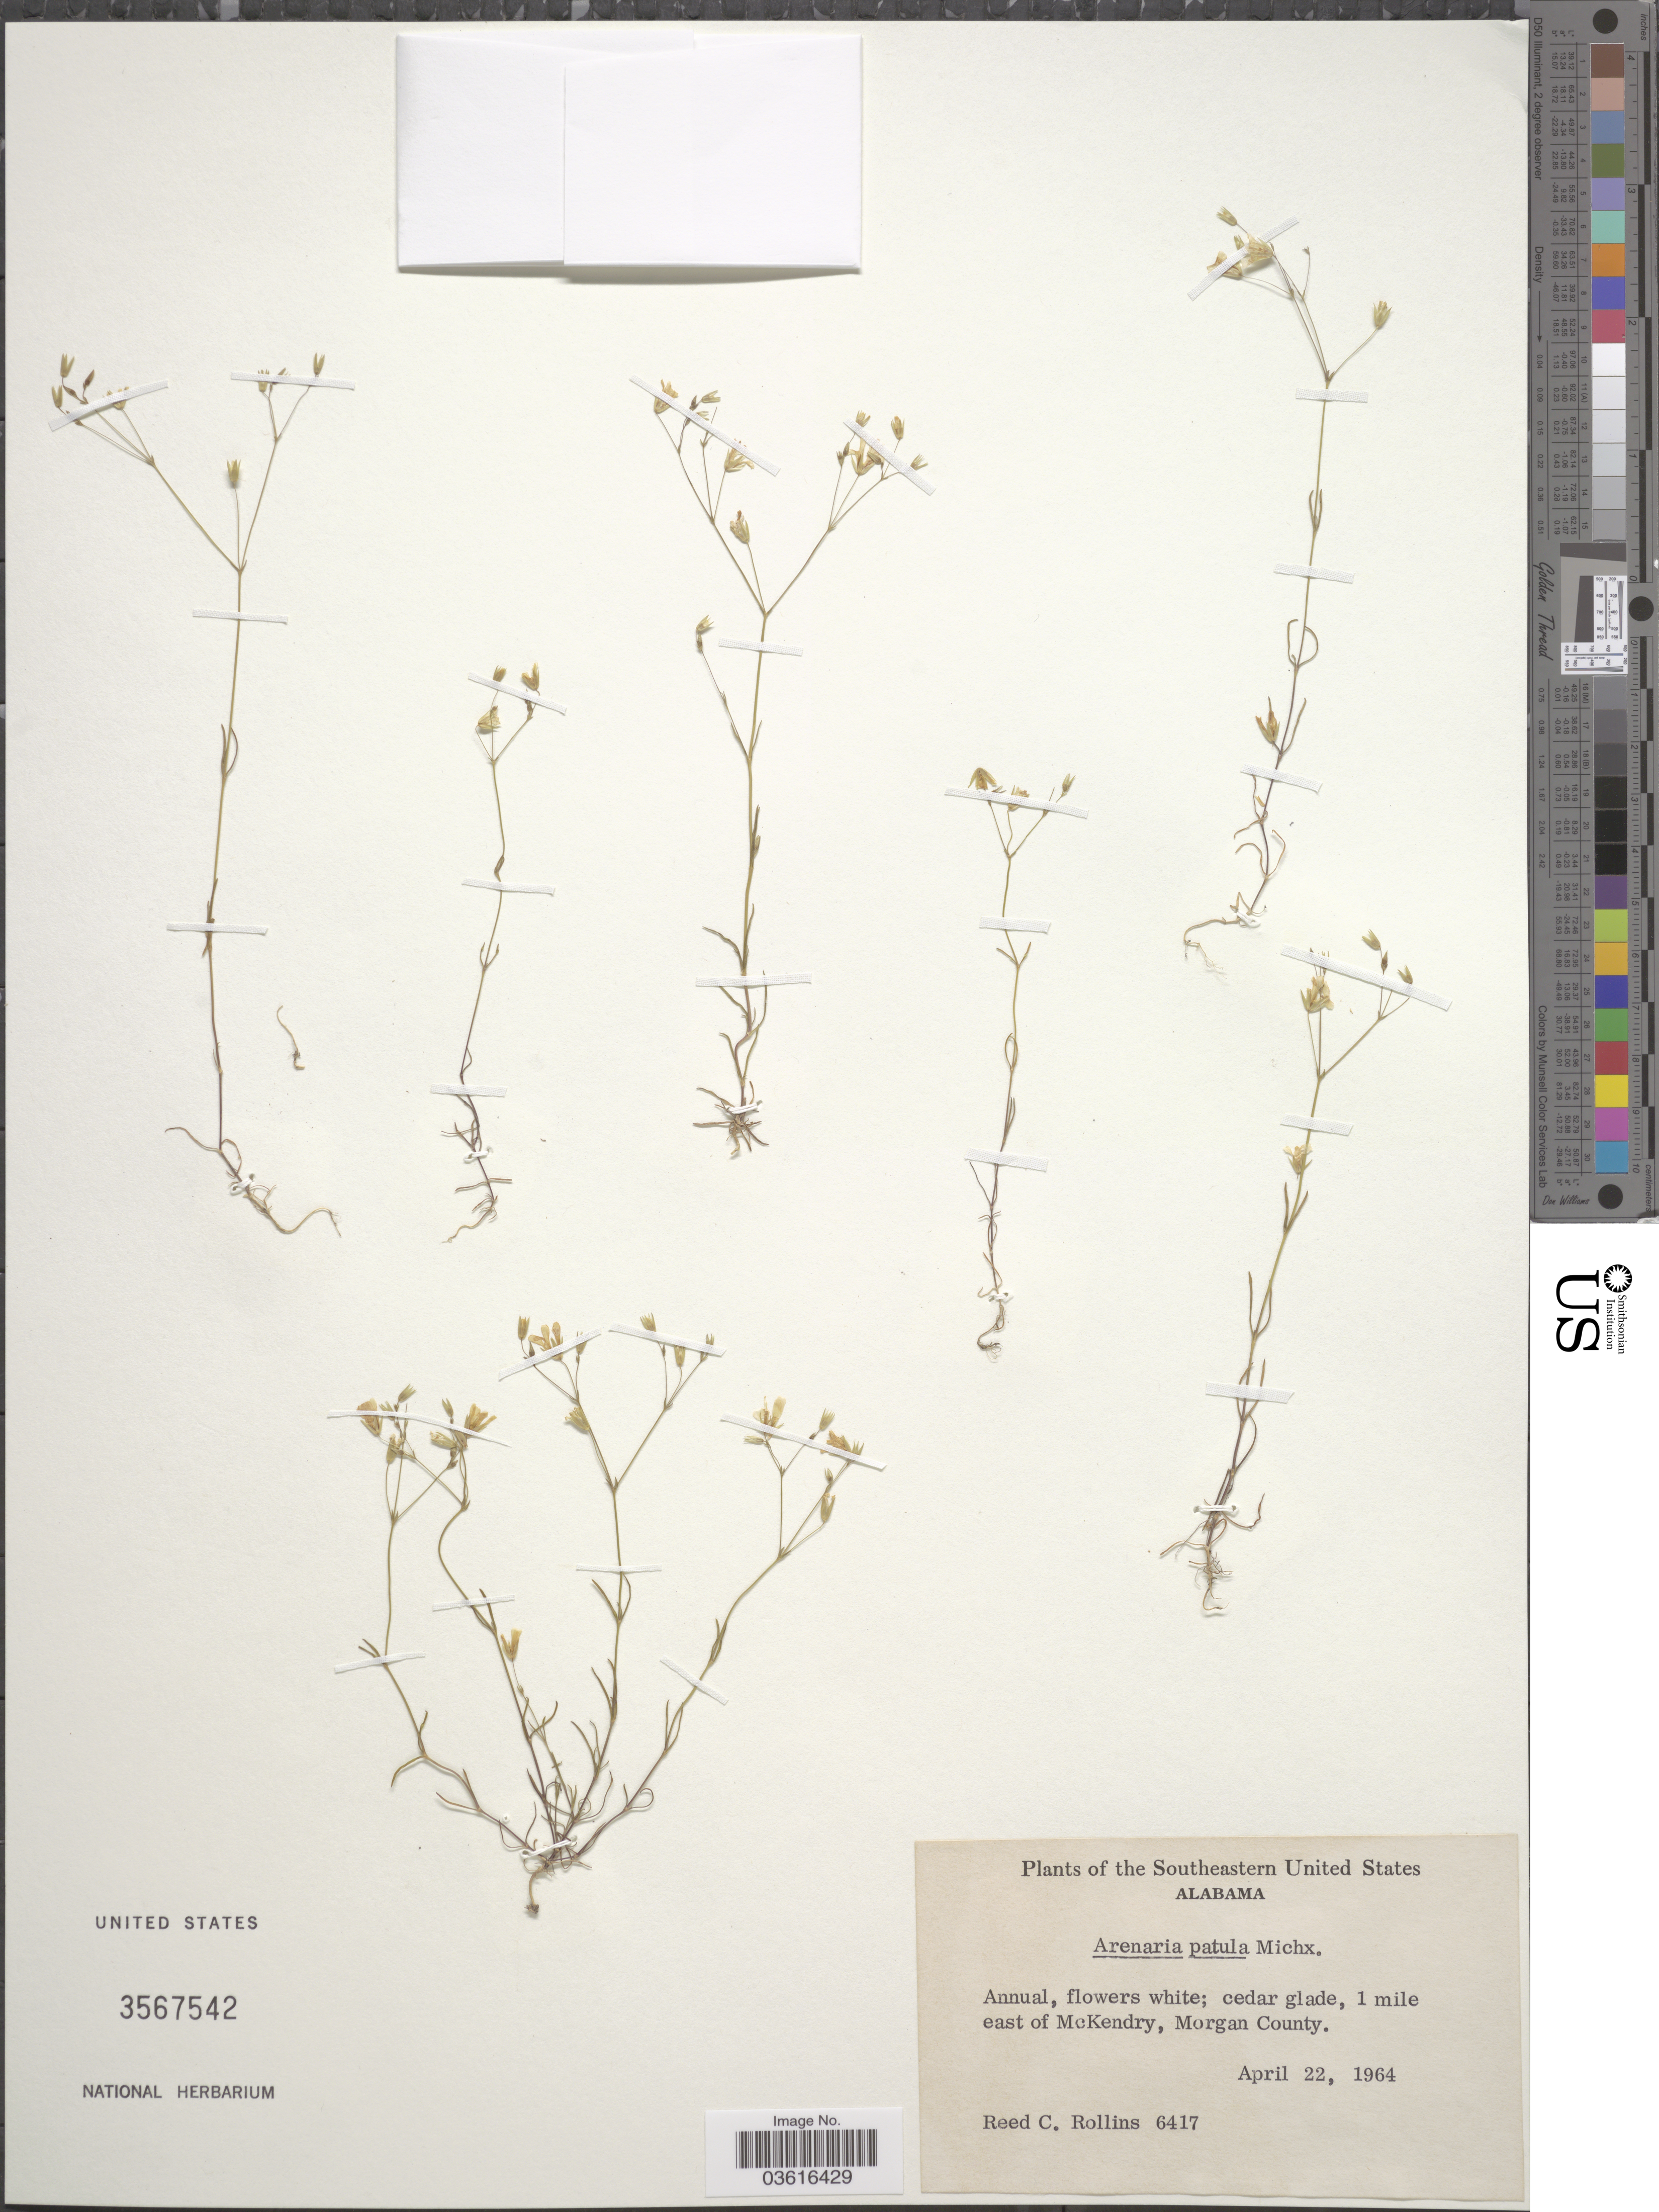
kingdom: Plantae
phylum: Tracheophyta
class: Magnoliopsida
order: Caryophyllales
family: Caryophyllaceae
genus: Minuartia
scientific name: Minuartia patula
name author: (Michx.) Mattf.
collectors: R. C. Rollins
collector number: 6417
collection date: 1964-04-22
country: United States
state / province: Alabama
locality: Southern United States. Cedar glade, 1 mile east of McKendry, Morgan County.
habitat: cedar glade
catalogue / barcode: US 3567542